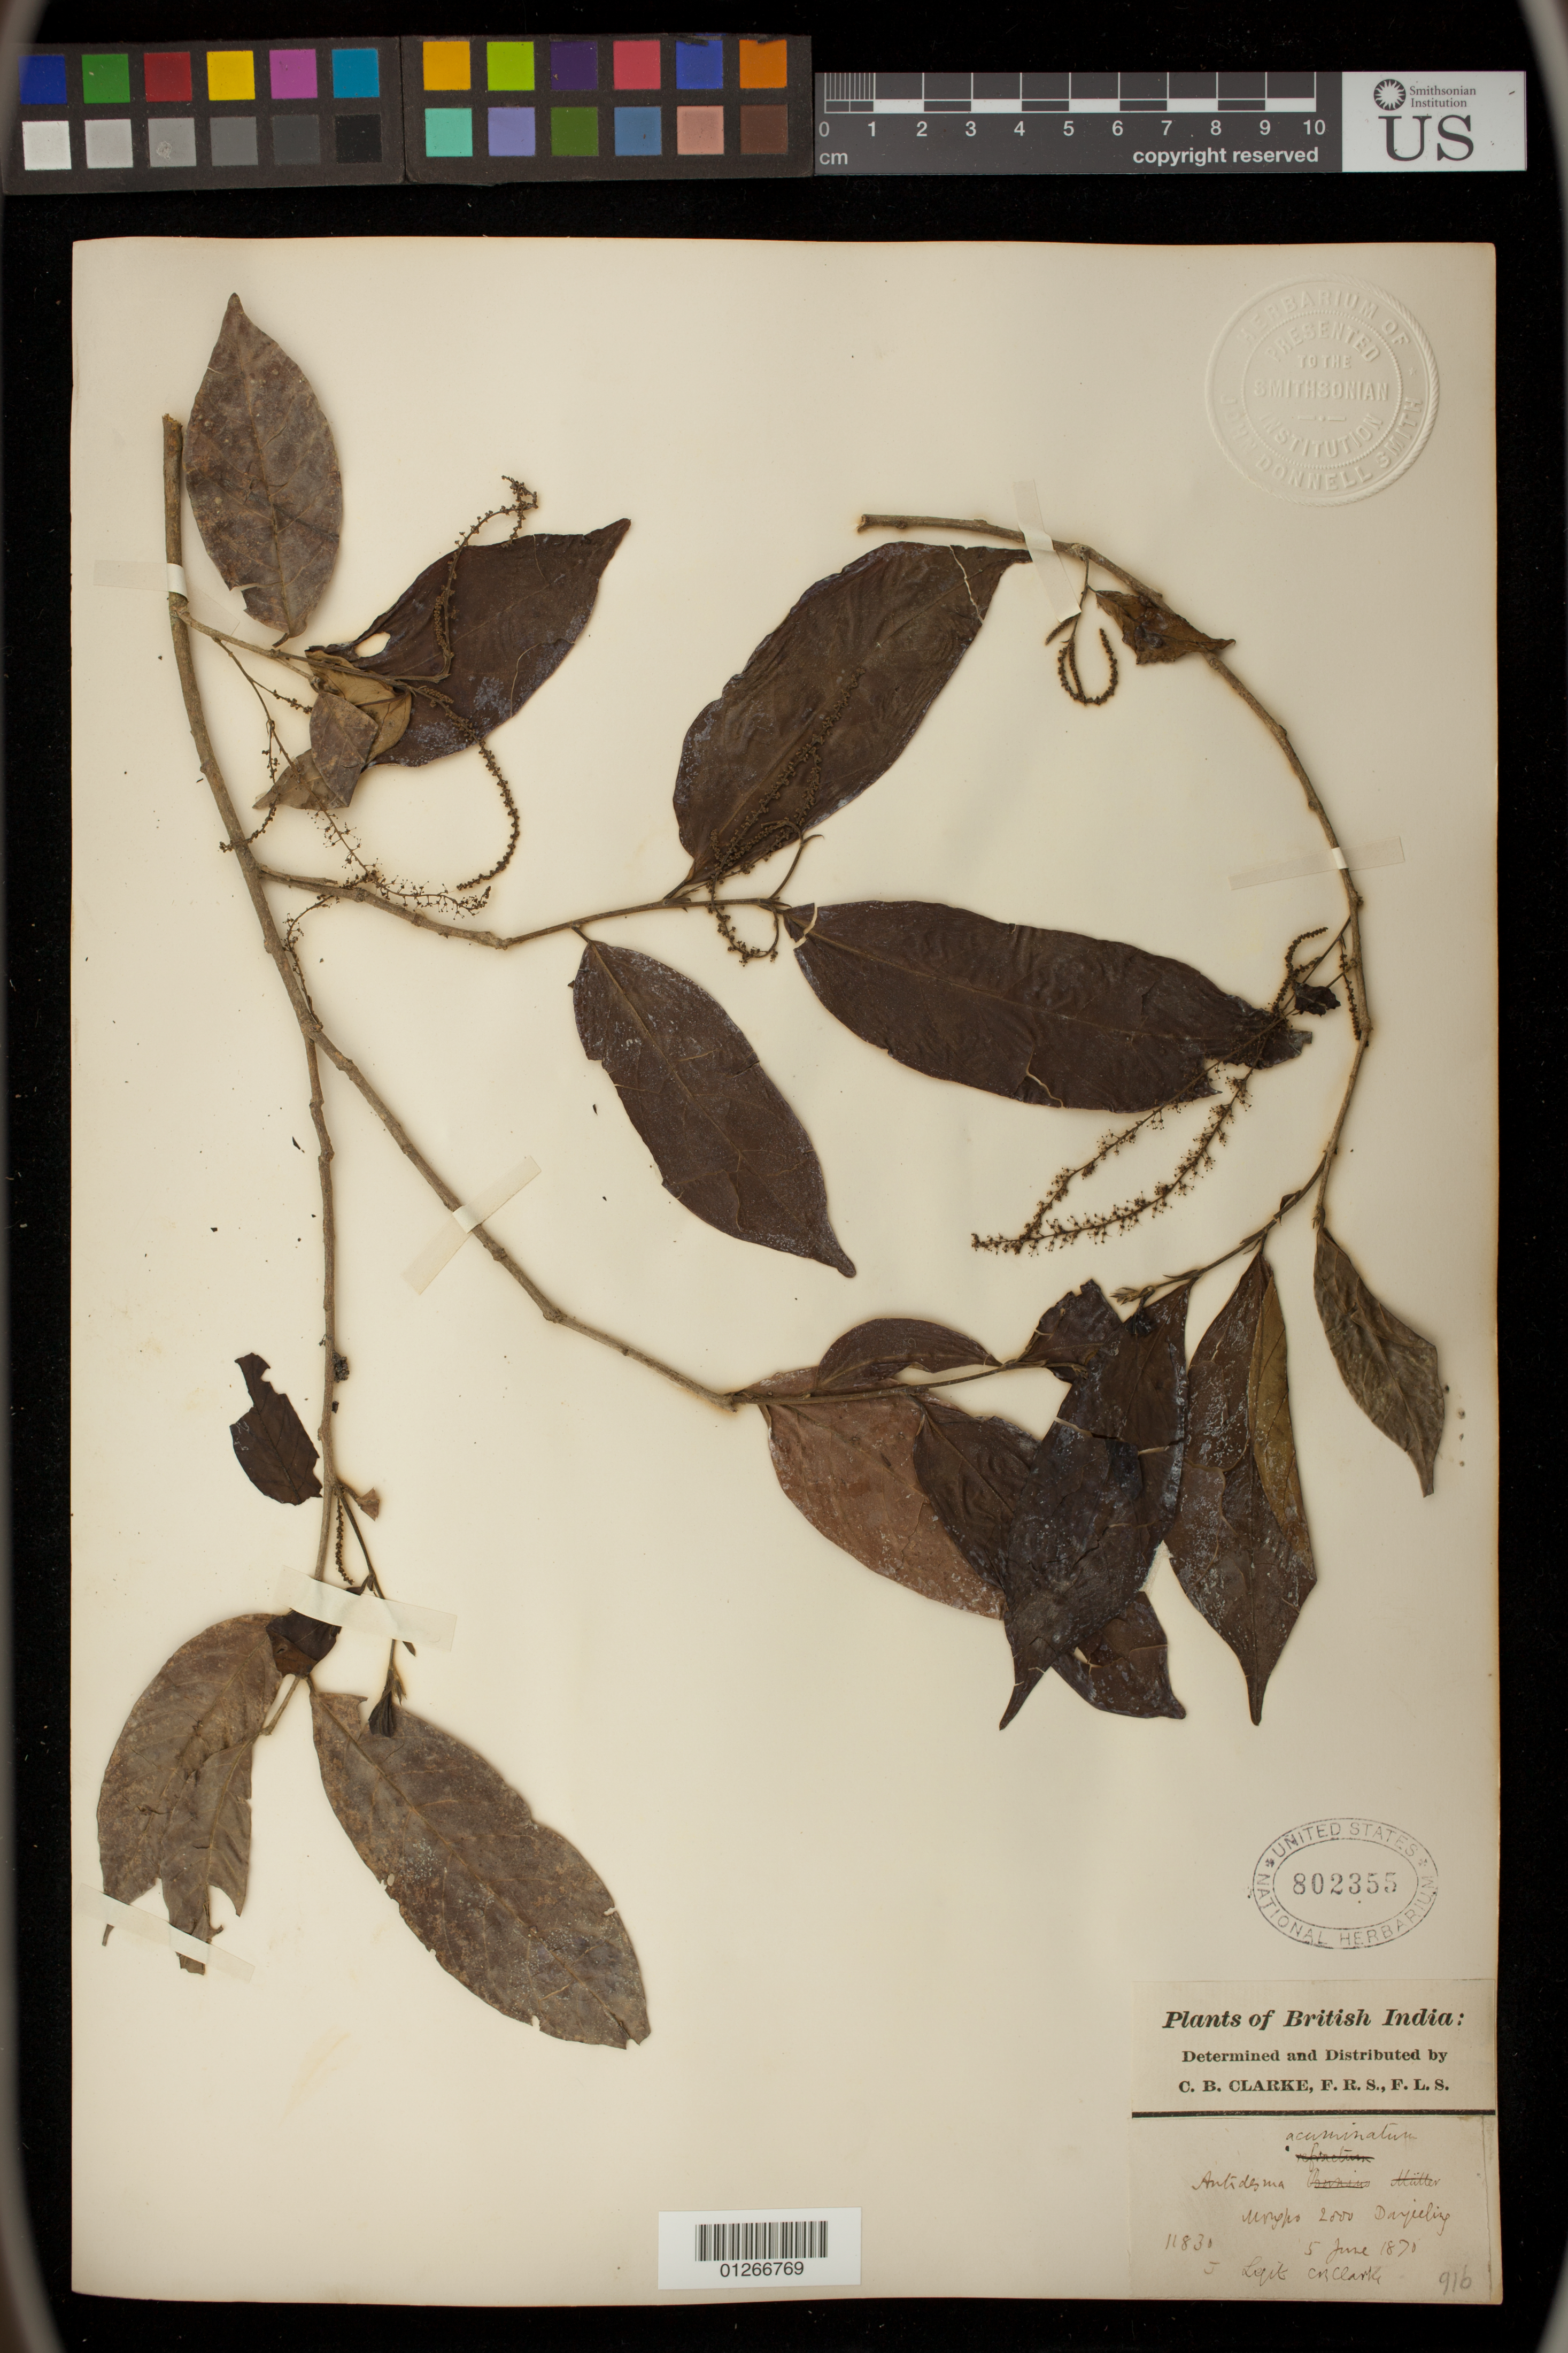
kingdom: Plantae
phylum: Tracheophyta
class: Magnoliopsida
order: Malpighiales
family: Phyllanthaceae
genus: Antidesma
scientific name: Antidesma acuminatum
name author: Wight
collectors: C. B. Clarke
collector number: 11830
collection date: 1870-06-05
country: India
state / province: West Bengal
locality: Darjeeling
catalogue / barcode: US 802355